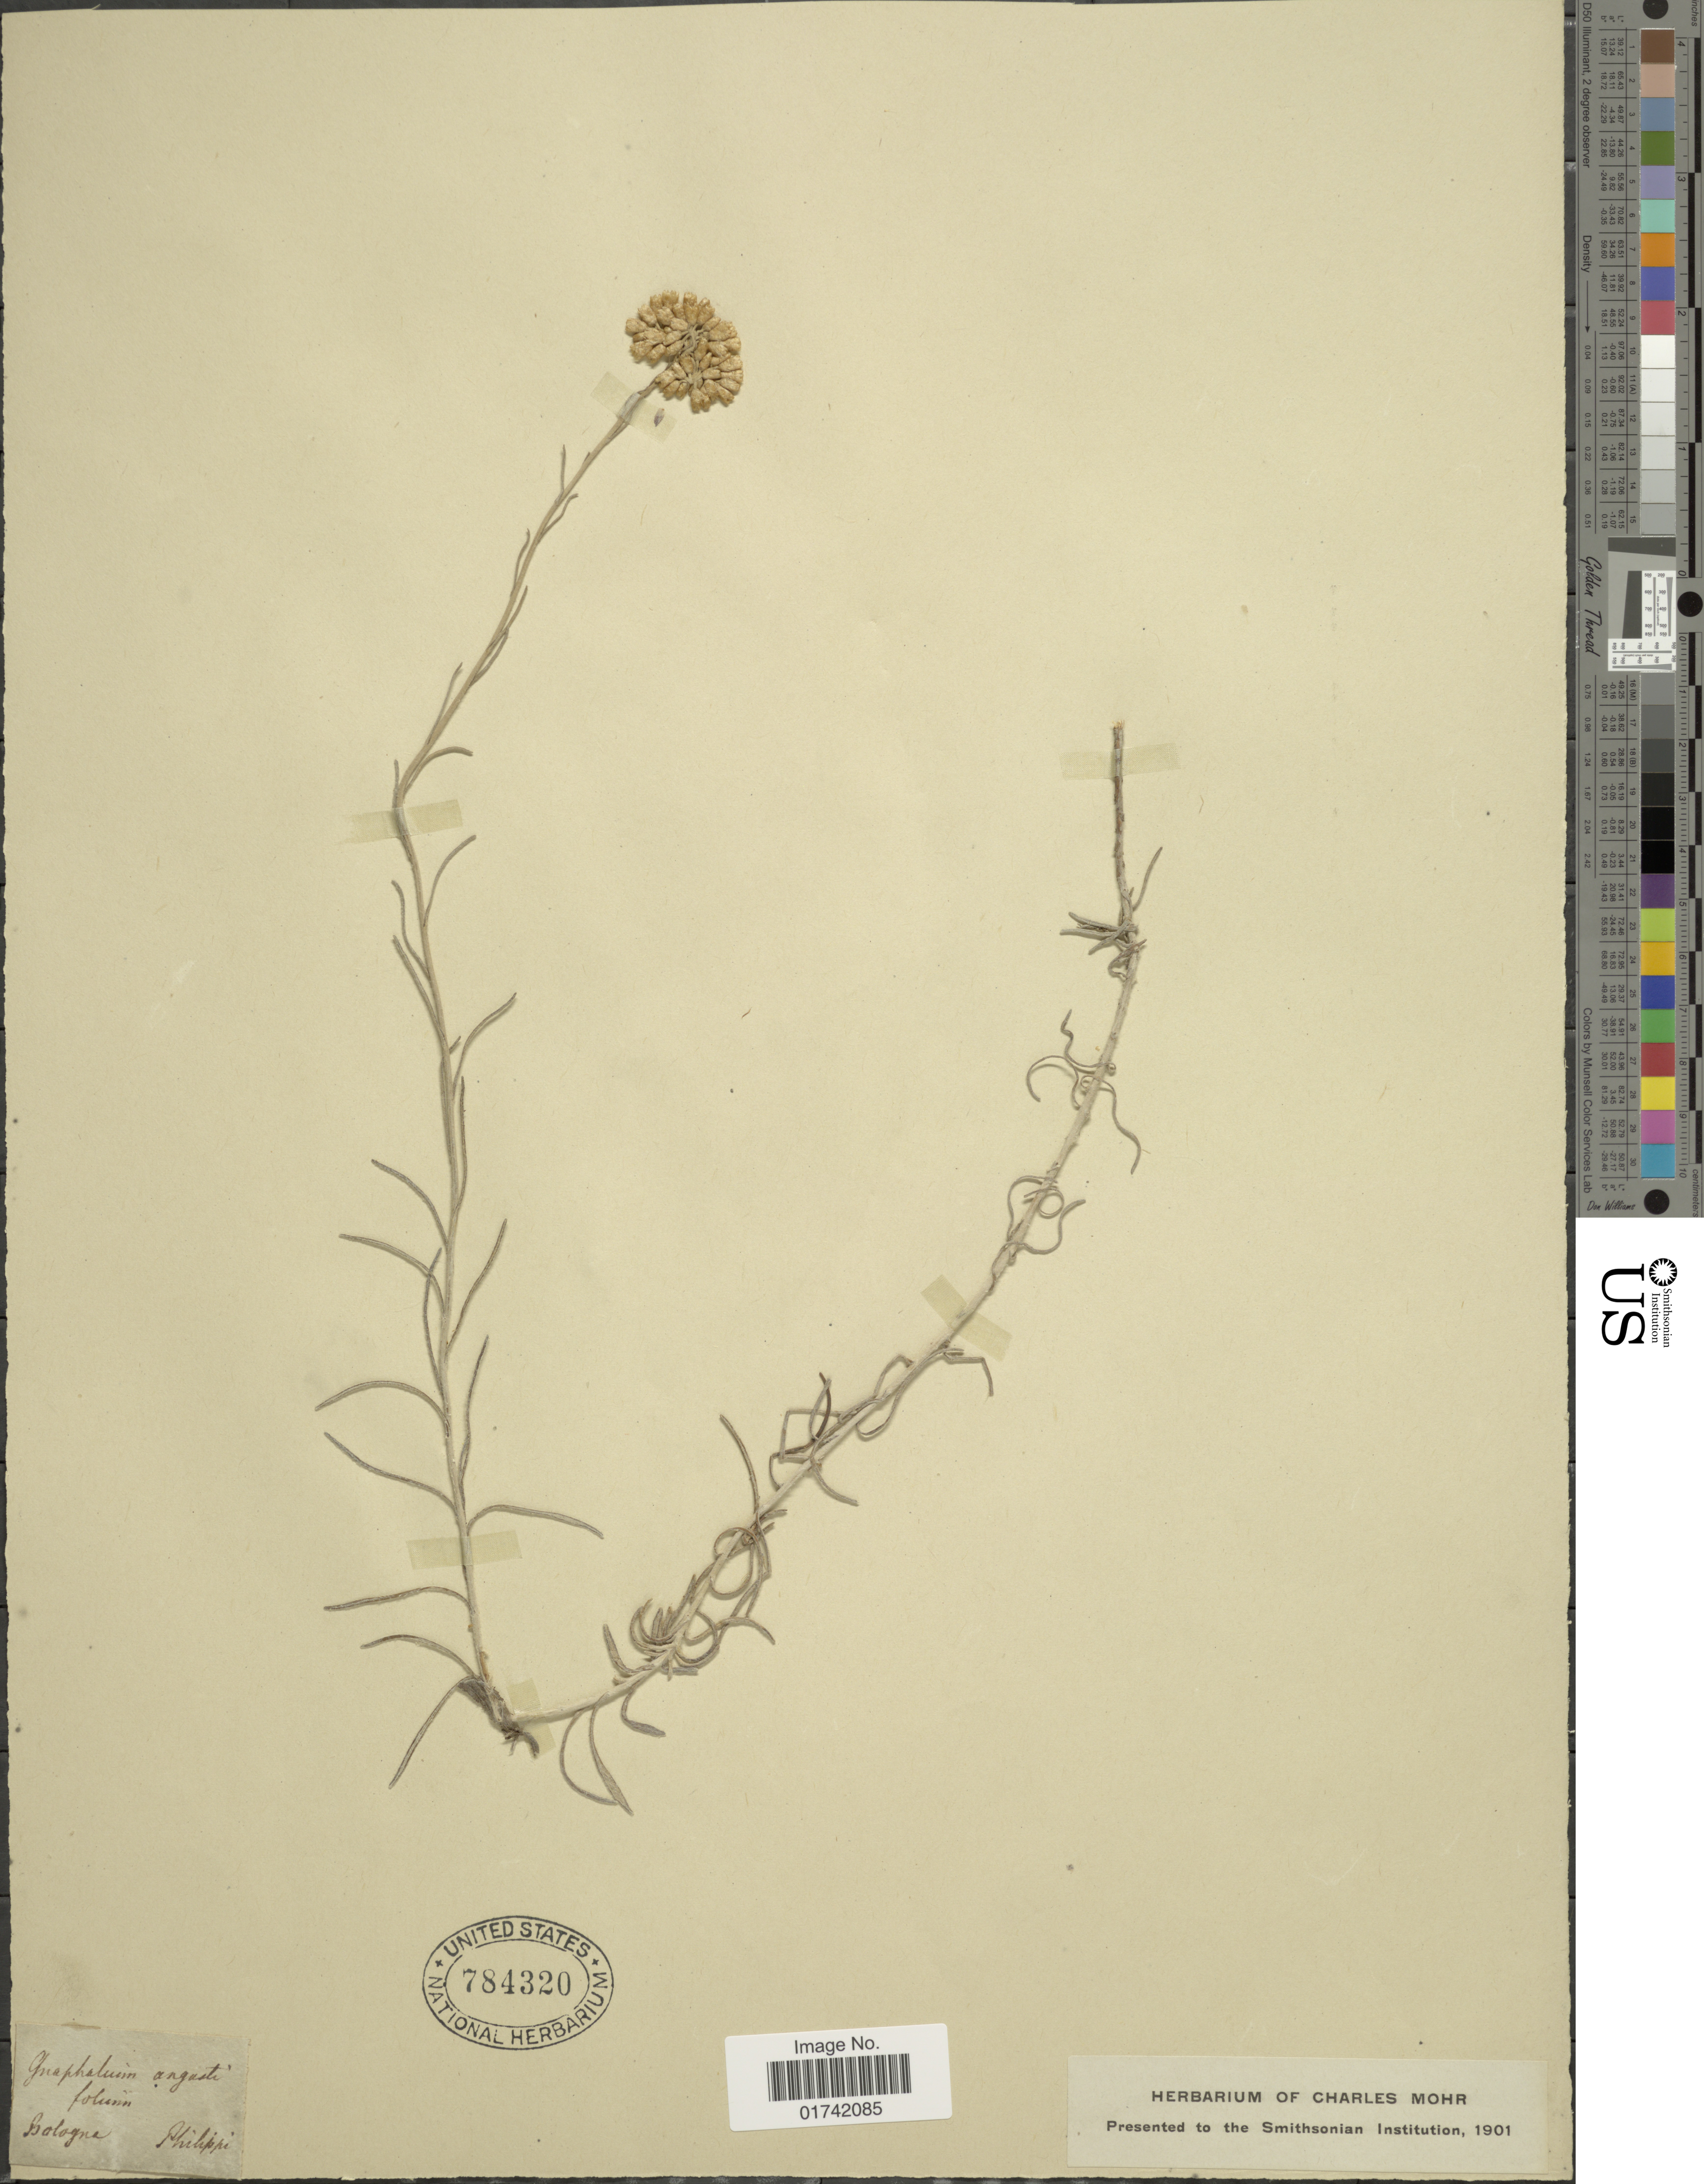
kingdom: Plantae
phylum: Tracheophyta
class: Magnoliopsida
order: Asterales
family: Asteraceae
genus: Helichrysum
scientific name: Helichrysum angustifolium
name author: (Lam.) DC.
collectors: -. Philippi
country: Italy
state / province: Emilia-Romagna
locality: Balogne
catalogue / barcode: US 784320